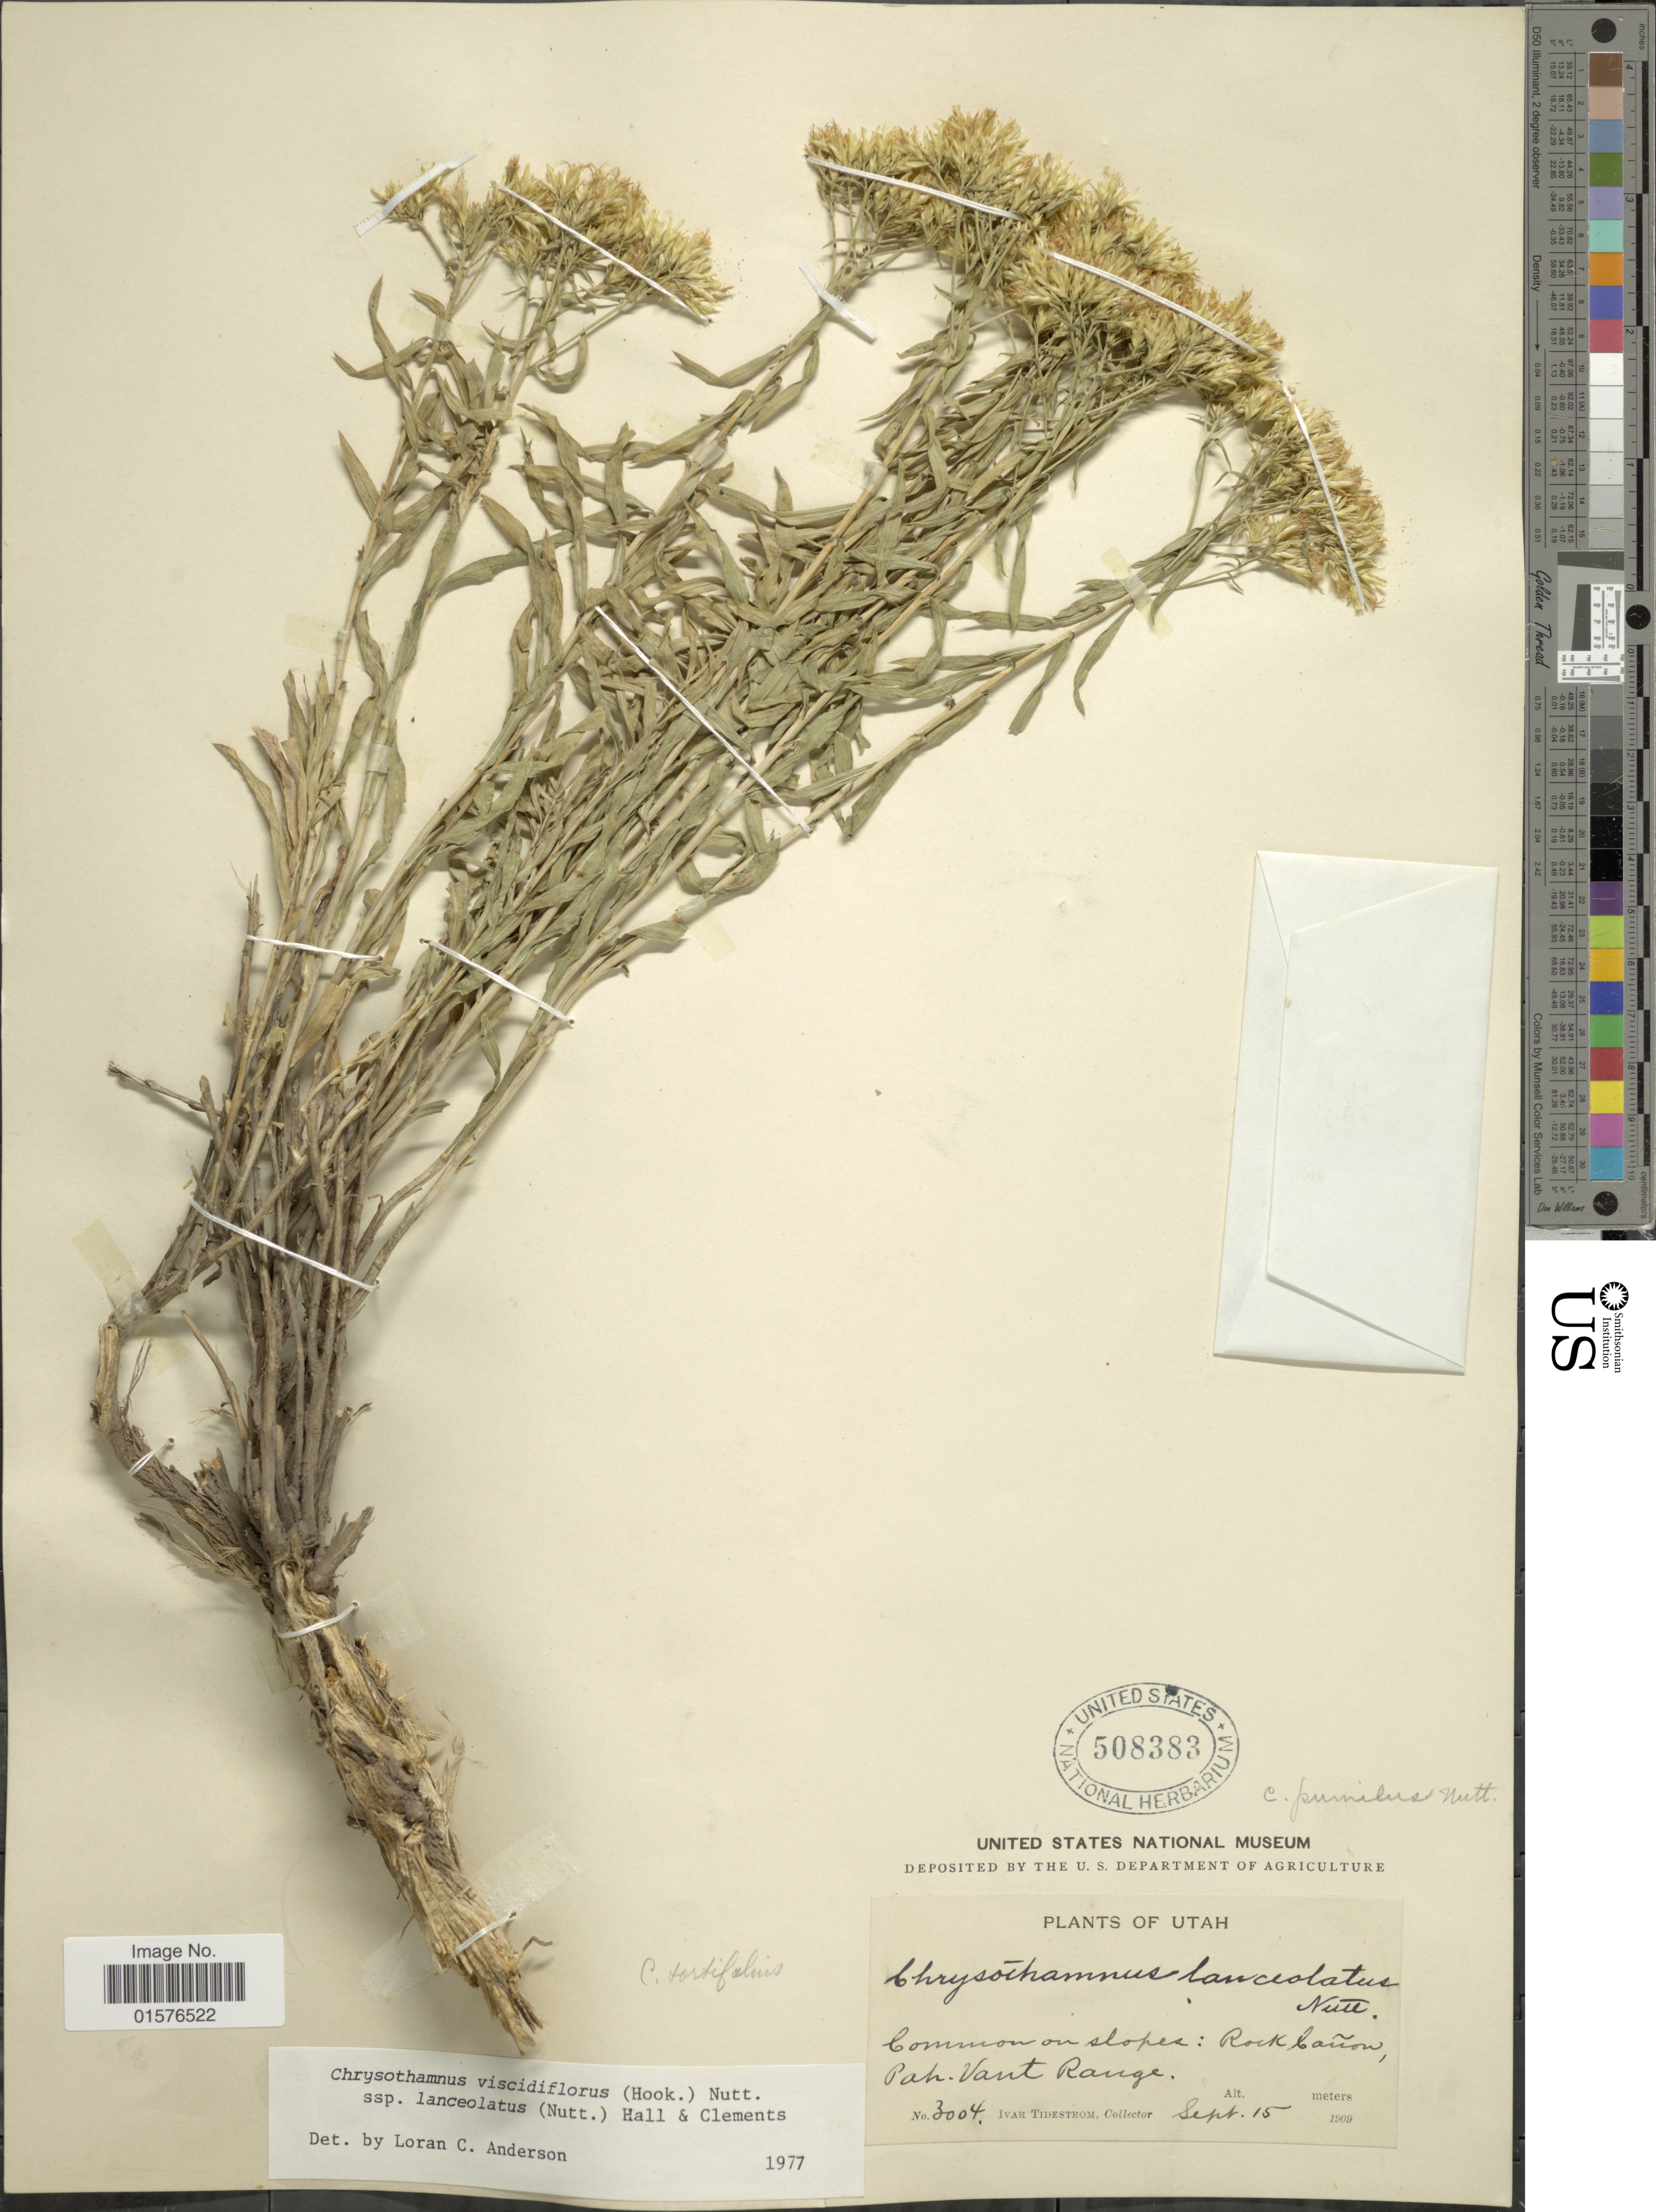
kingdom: Plantae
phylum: Tracheophyta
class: Magnoliopsida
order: Asterales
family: Asteraceae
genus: Chrysothamnus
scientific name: Chrysothamnus viscidiflorus subsp. lanceolatus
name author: (Nutt.) H.M. Hall & Clem.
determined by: Urbatsch, Lowell E., Curator (LSU), Louisiana State University (UNITED STATES)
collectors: I. F. Tidestrom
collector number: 3004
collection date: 1909-09-15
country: United States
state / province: Utah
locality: Rock Cañon, Pah Vant Range.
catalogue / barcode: US 508383